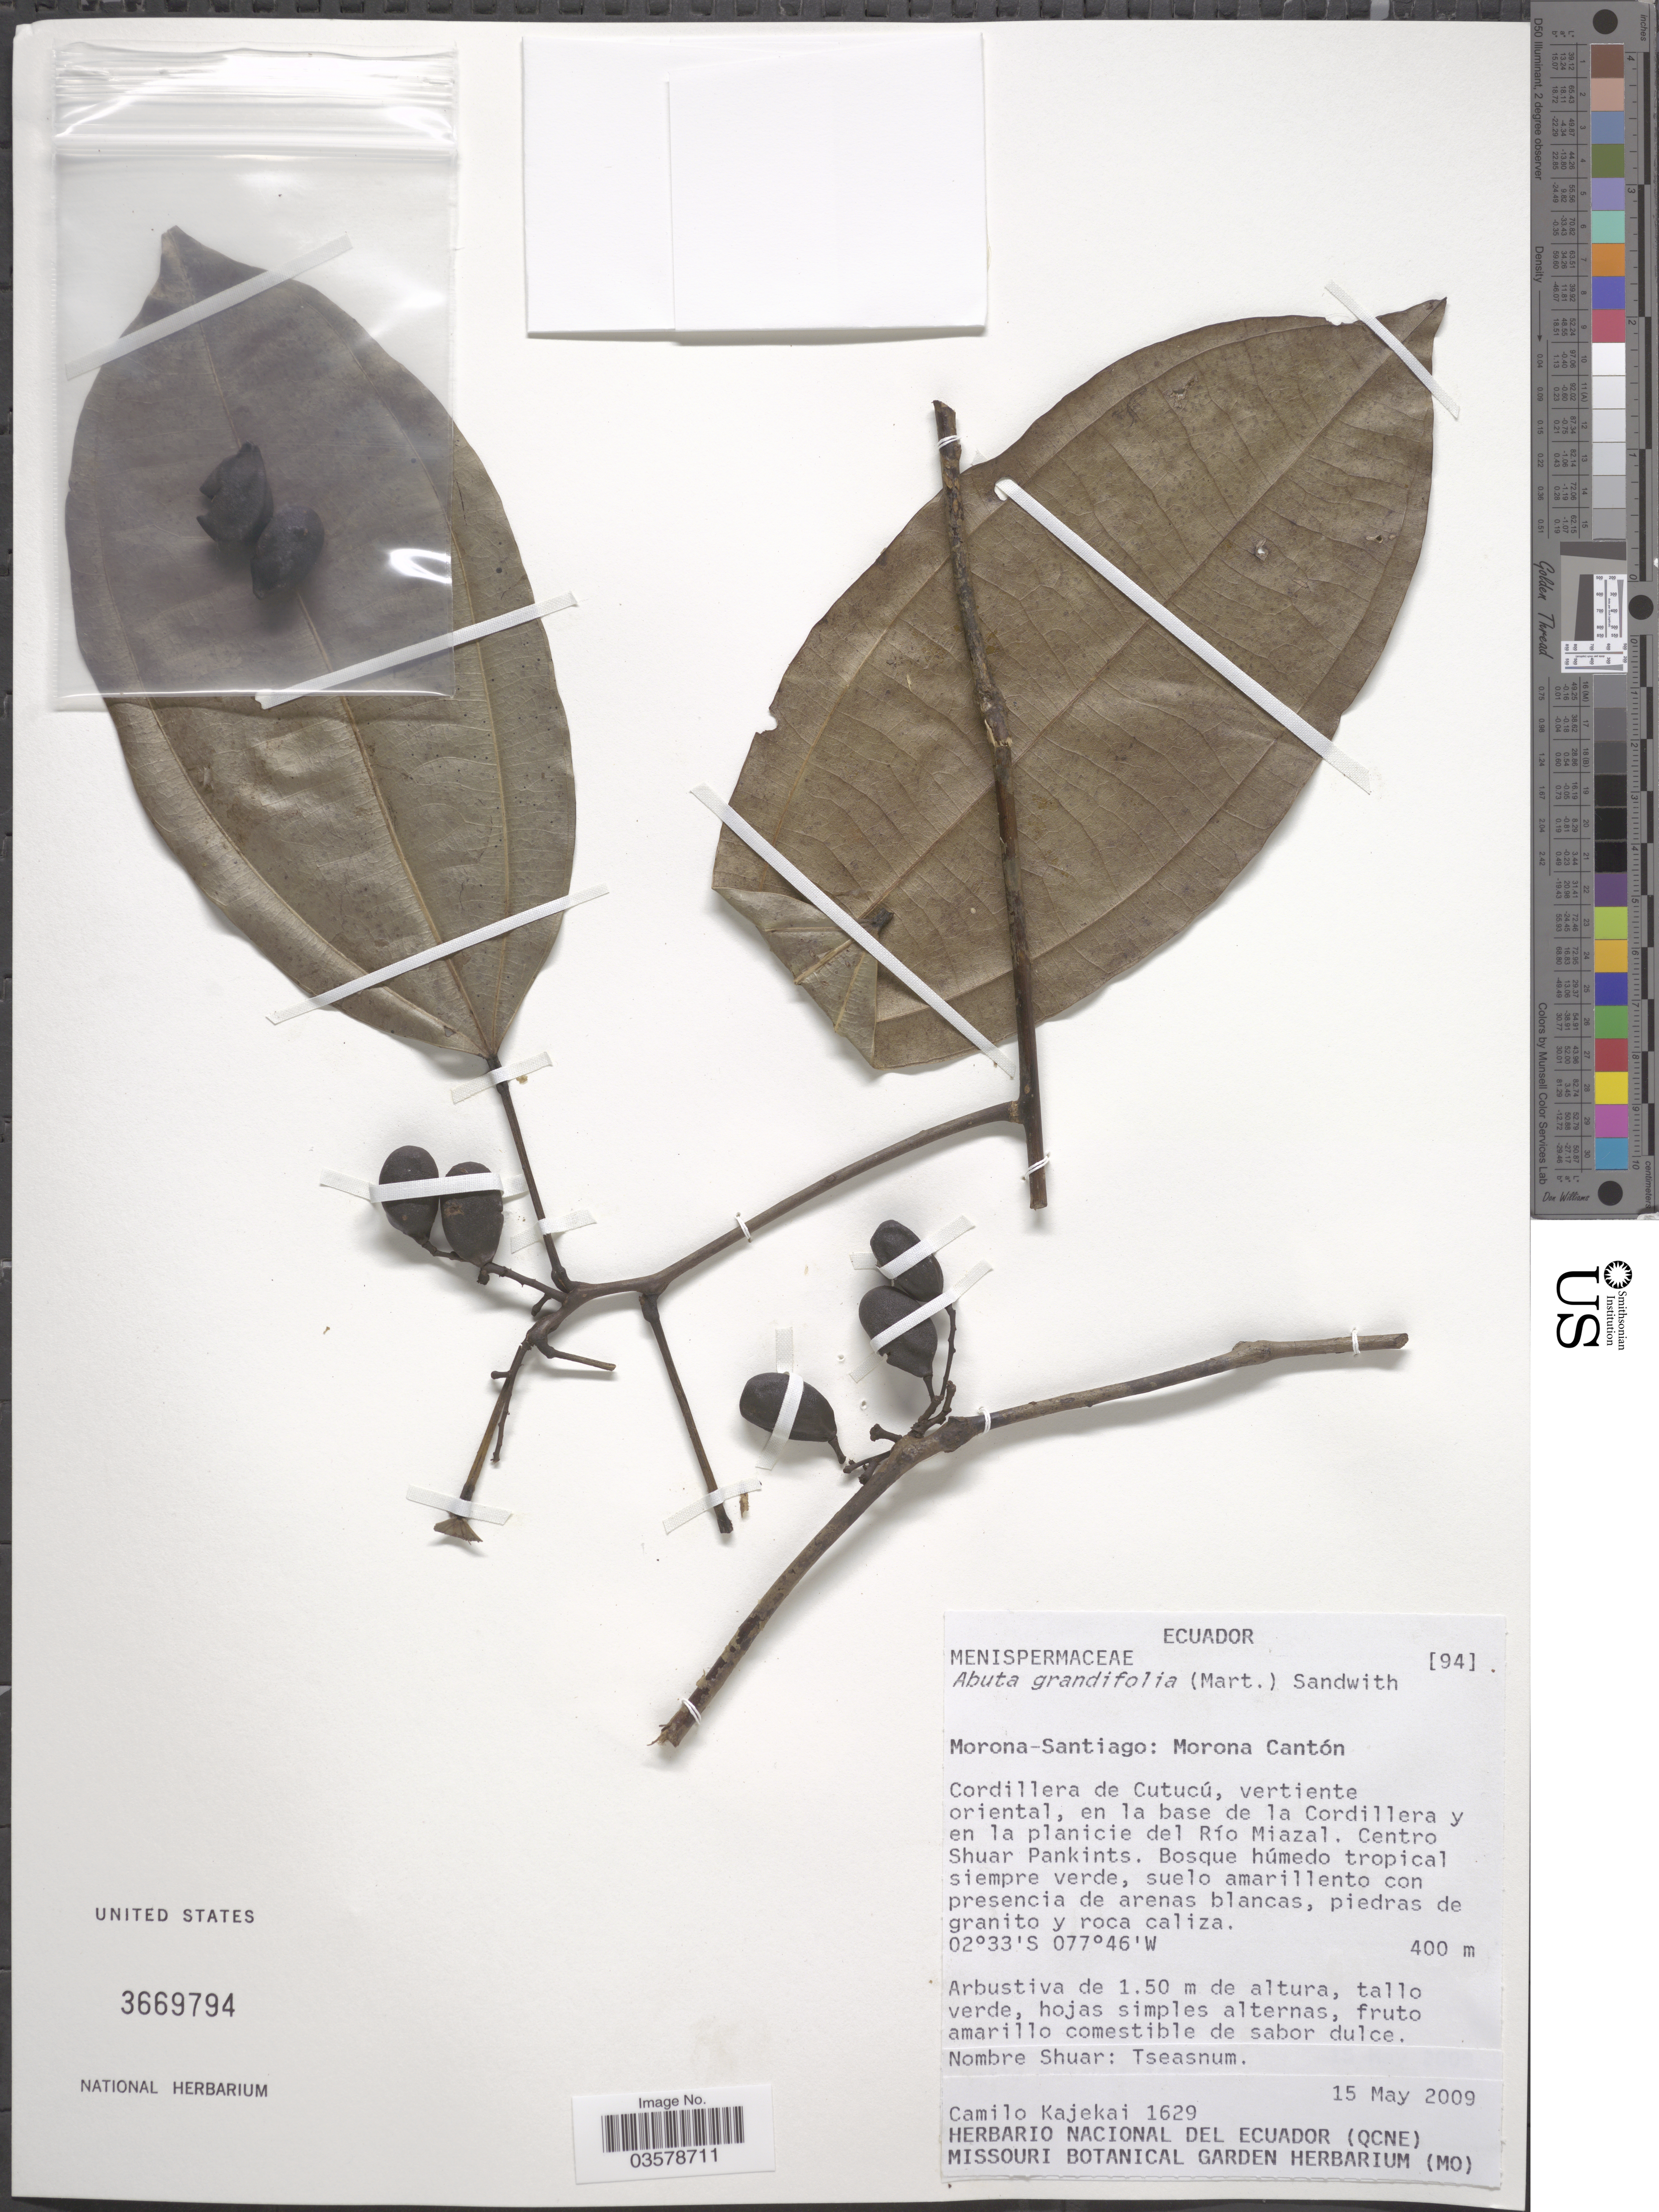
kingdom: Plantae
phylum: Tracheophyta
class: Magnoliopsida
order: Ranunculales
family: Menispermaceae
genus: Abuta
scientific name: Abuta grandifolia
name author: (Mart.) Sandwith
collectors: C. Kajekai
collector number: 1629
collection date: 2009-05-15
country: Ecuador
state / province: Morona-Santiago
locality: Morona Cantón. Cordillera de Cutucú, vertiente oriental, en la base de la Cordillera y en la planicie del Río Miazal. Centro Shuar Pankints.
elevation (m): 400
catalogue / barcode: US 3669794